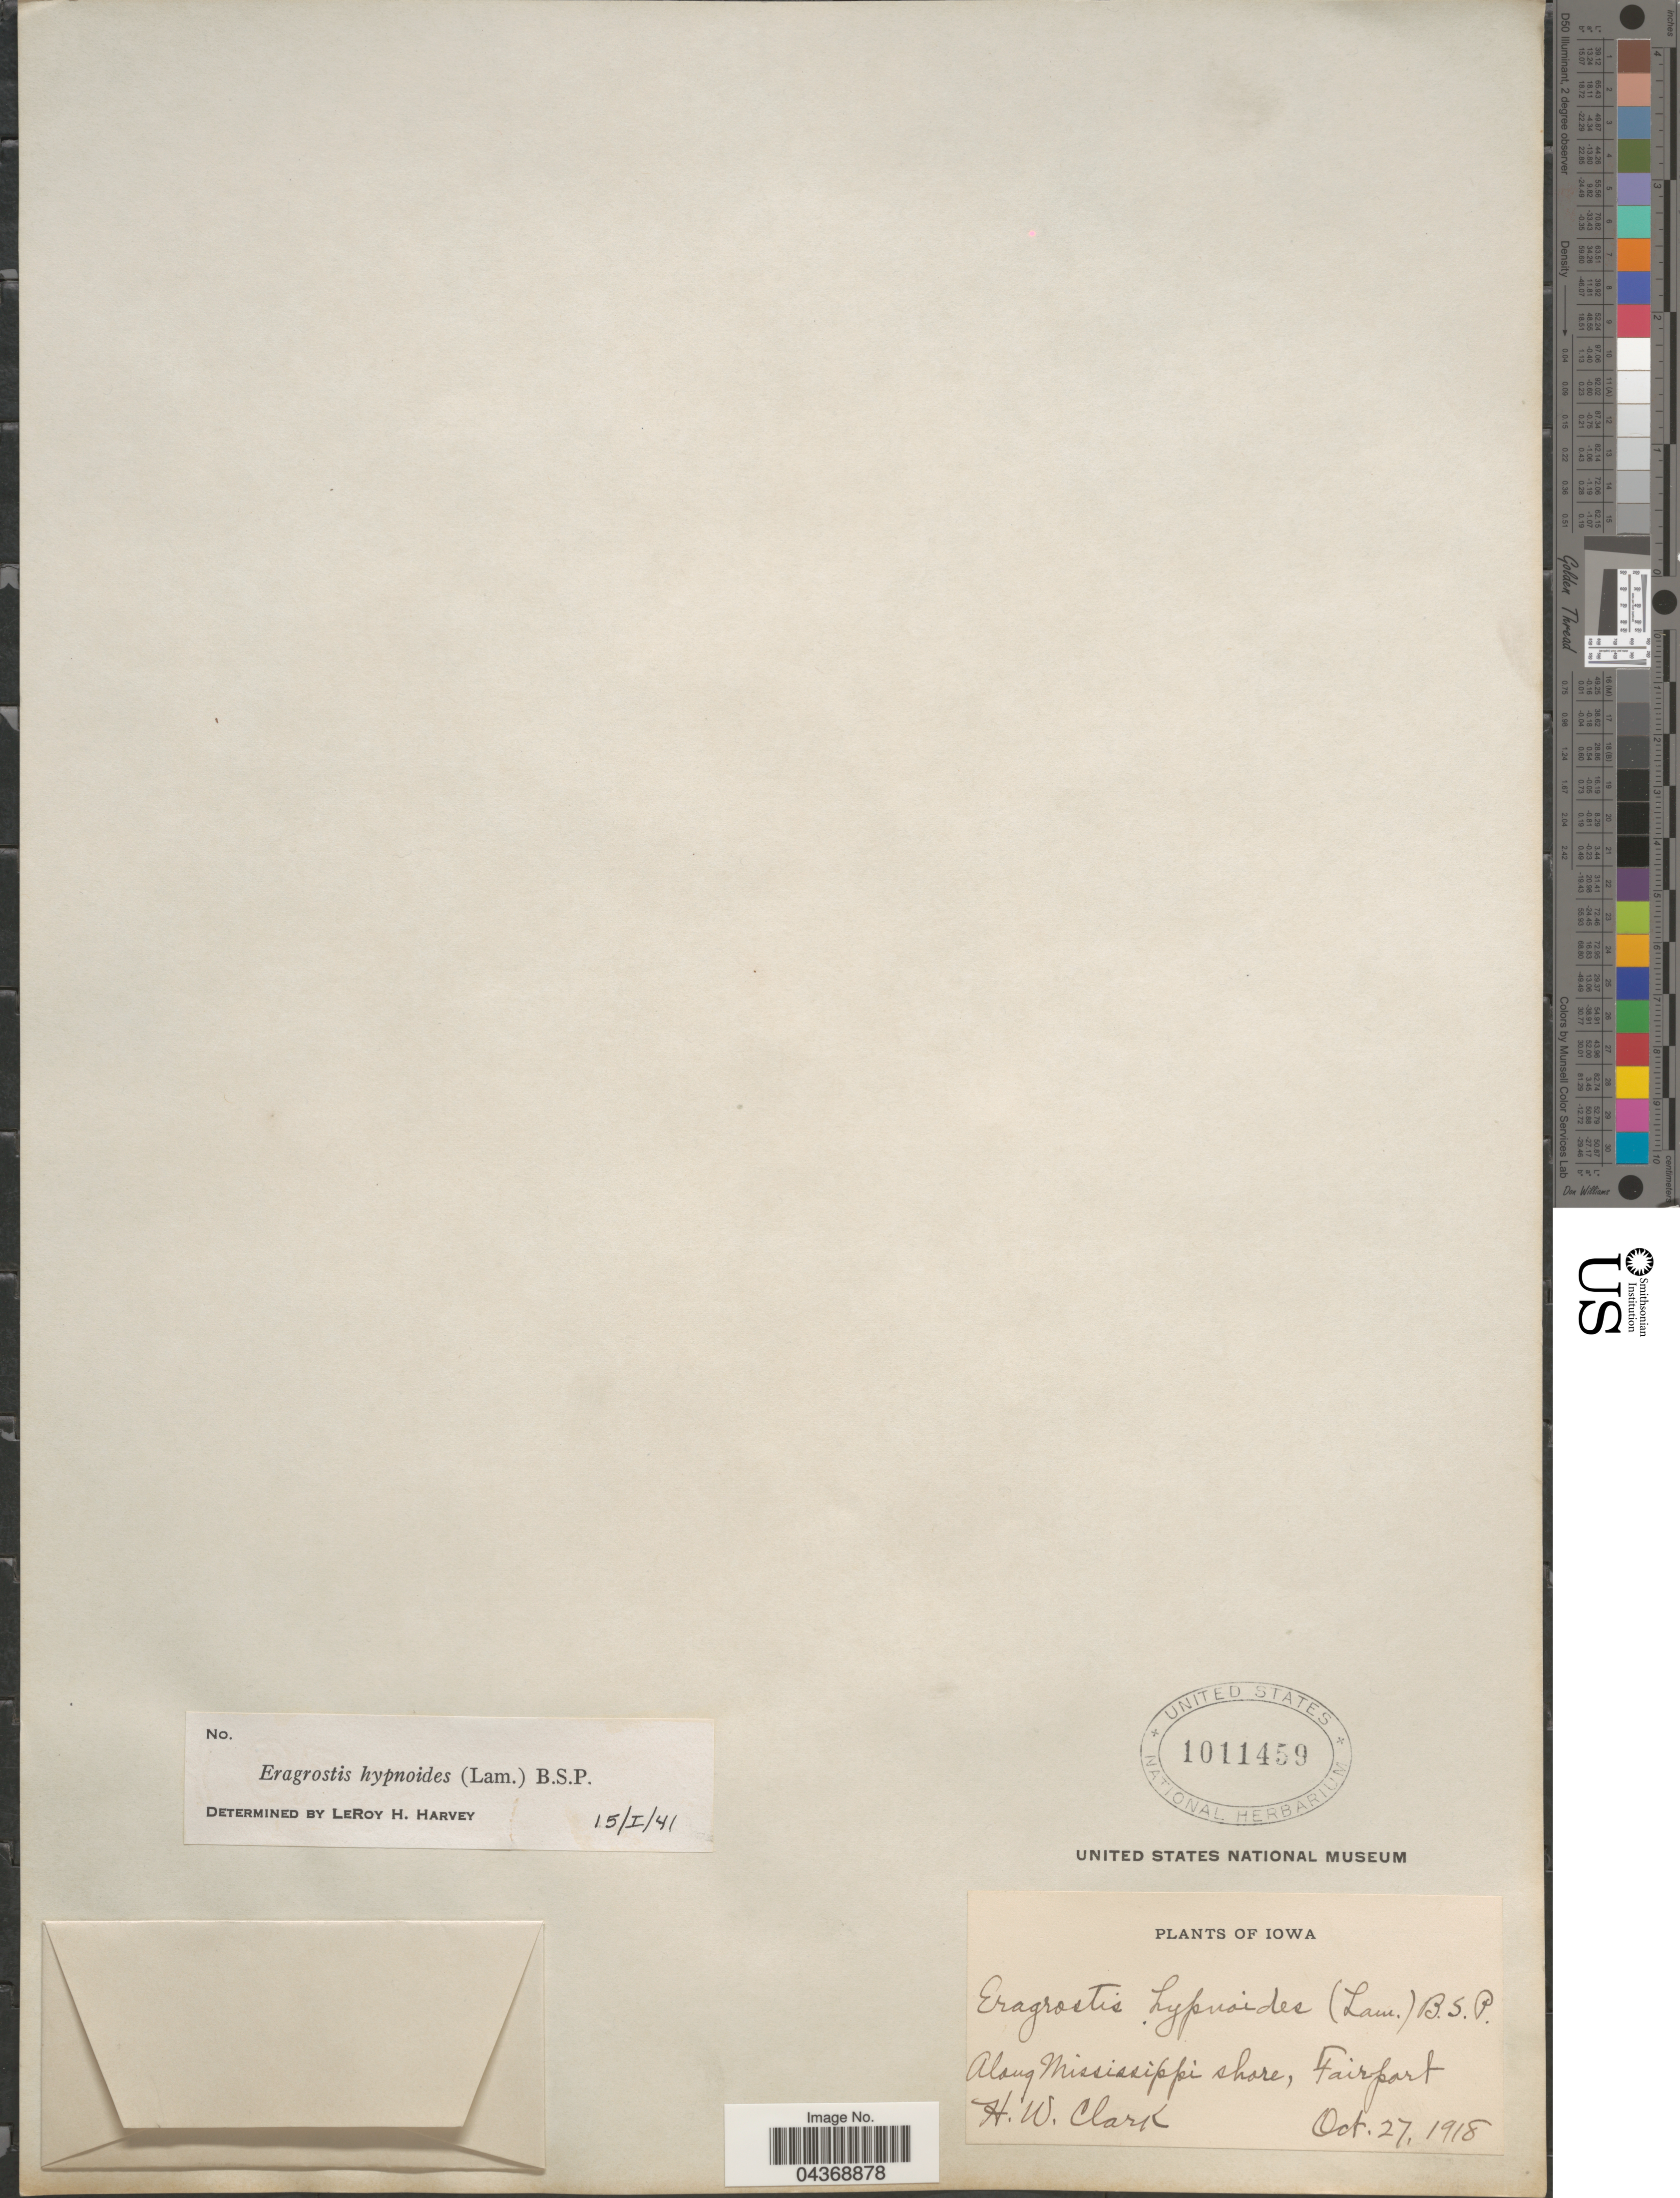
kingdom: Plantae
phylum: Tracheophyta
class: Liliopsida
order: Poales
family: Poaceae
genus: Eragrostis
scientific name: Eragrostis hypnoides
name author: (Lam.) Britton, Stearns & Poggenb.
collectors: H. W. Clark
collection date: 1918-10-27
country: United States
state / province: Iowa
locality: Along Mississippi shore, Fairport.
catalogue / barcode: US 1011459